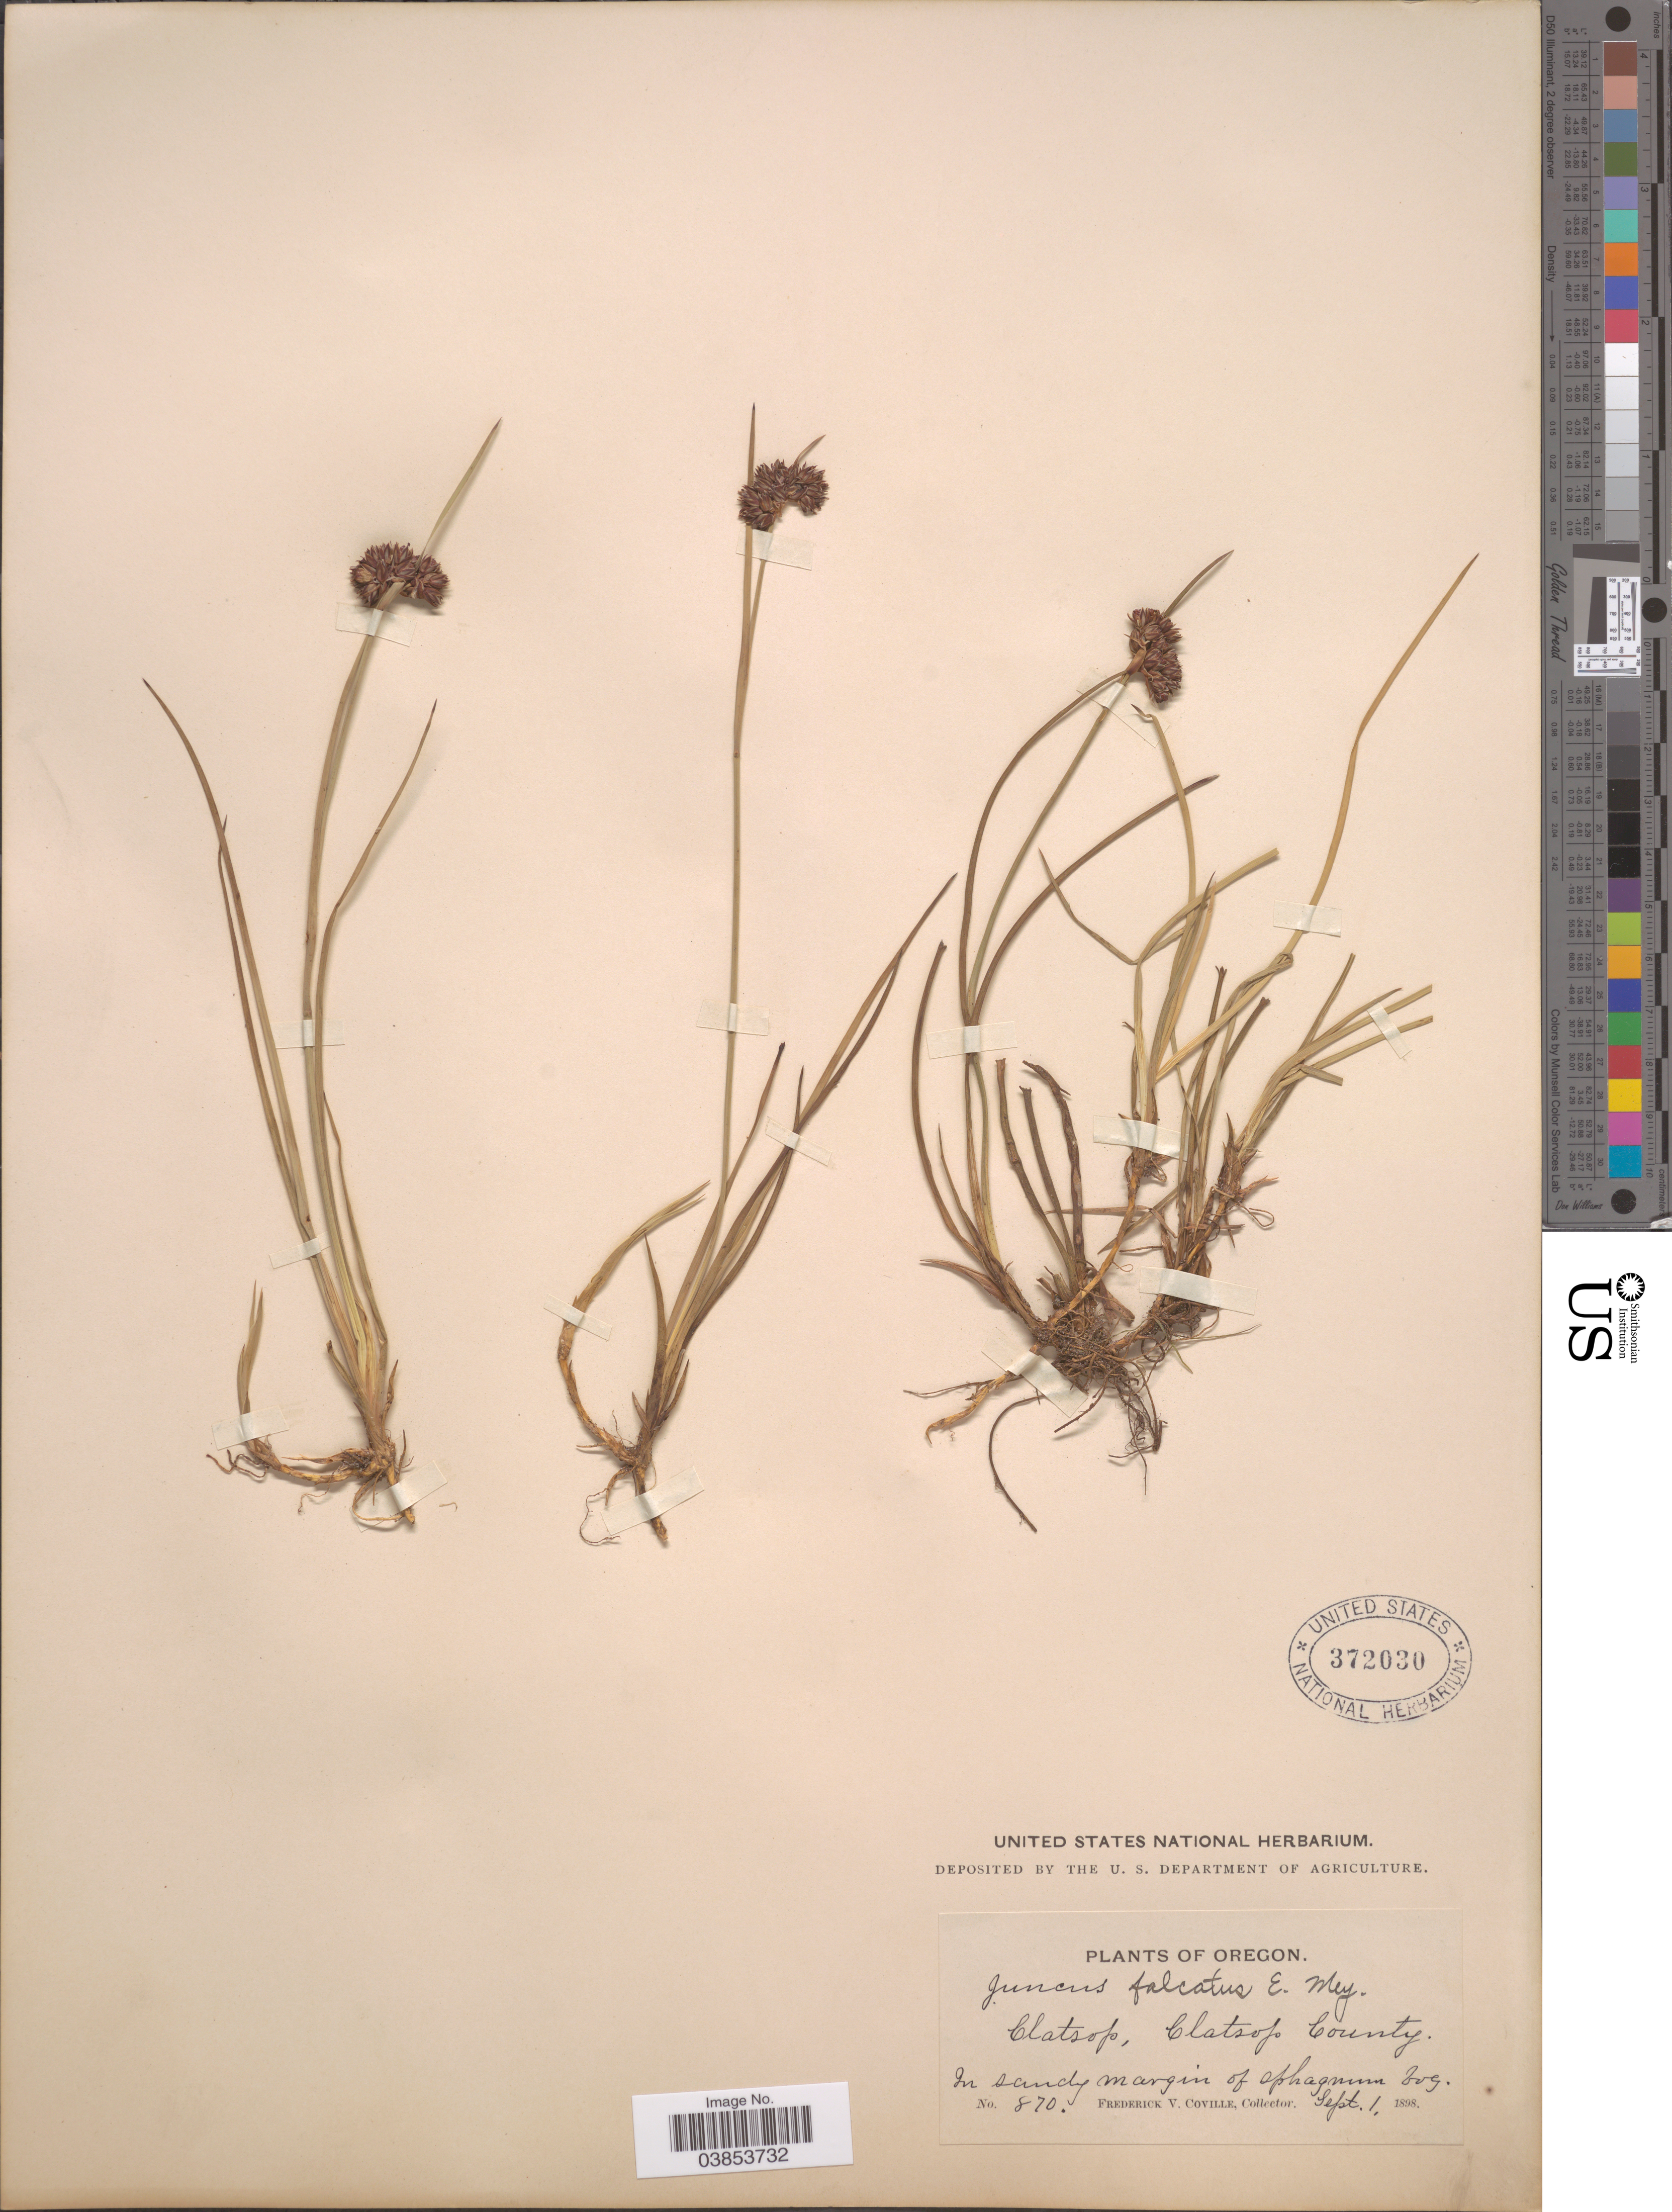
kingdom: Plantae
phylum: Tracheophyta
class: Liliopsida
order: Poales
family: Juncaceae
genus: Juncus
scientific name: Juncus falcatus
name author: E. Mey.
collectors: F. V. Coville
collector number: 870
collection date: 1898-09-01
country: United States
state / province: Oregon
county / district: Clatsop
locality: Clatsop, Clatsop County. In sandy margin of sphagnum bog.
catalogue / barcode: US 372030